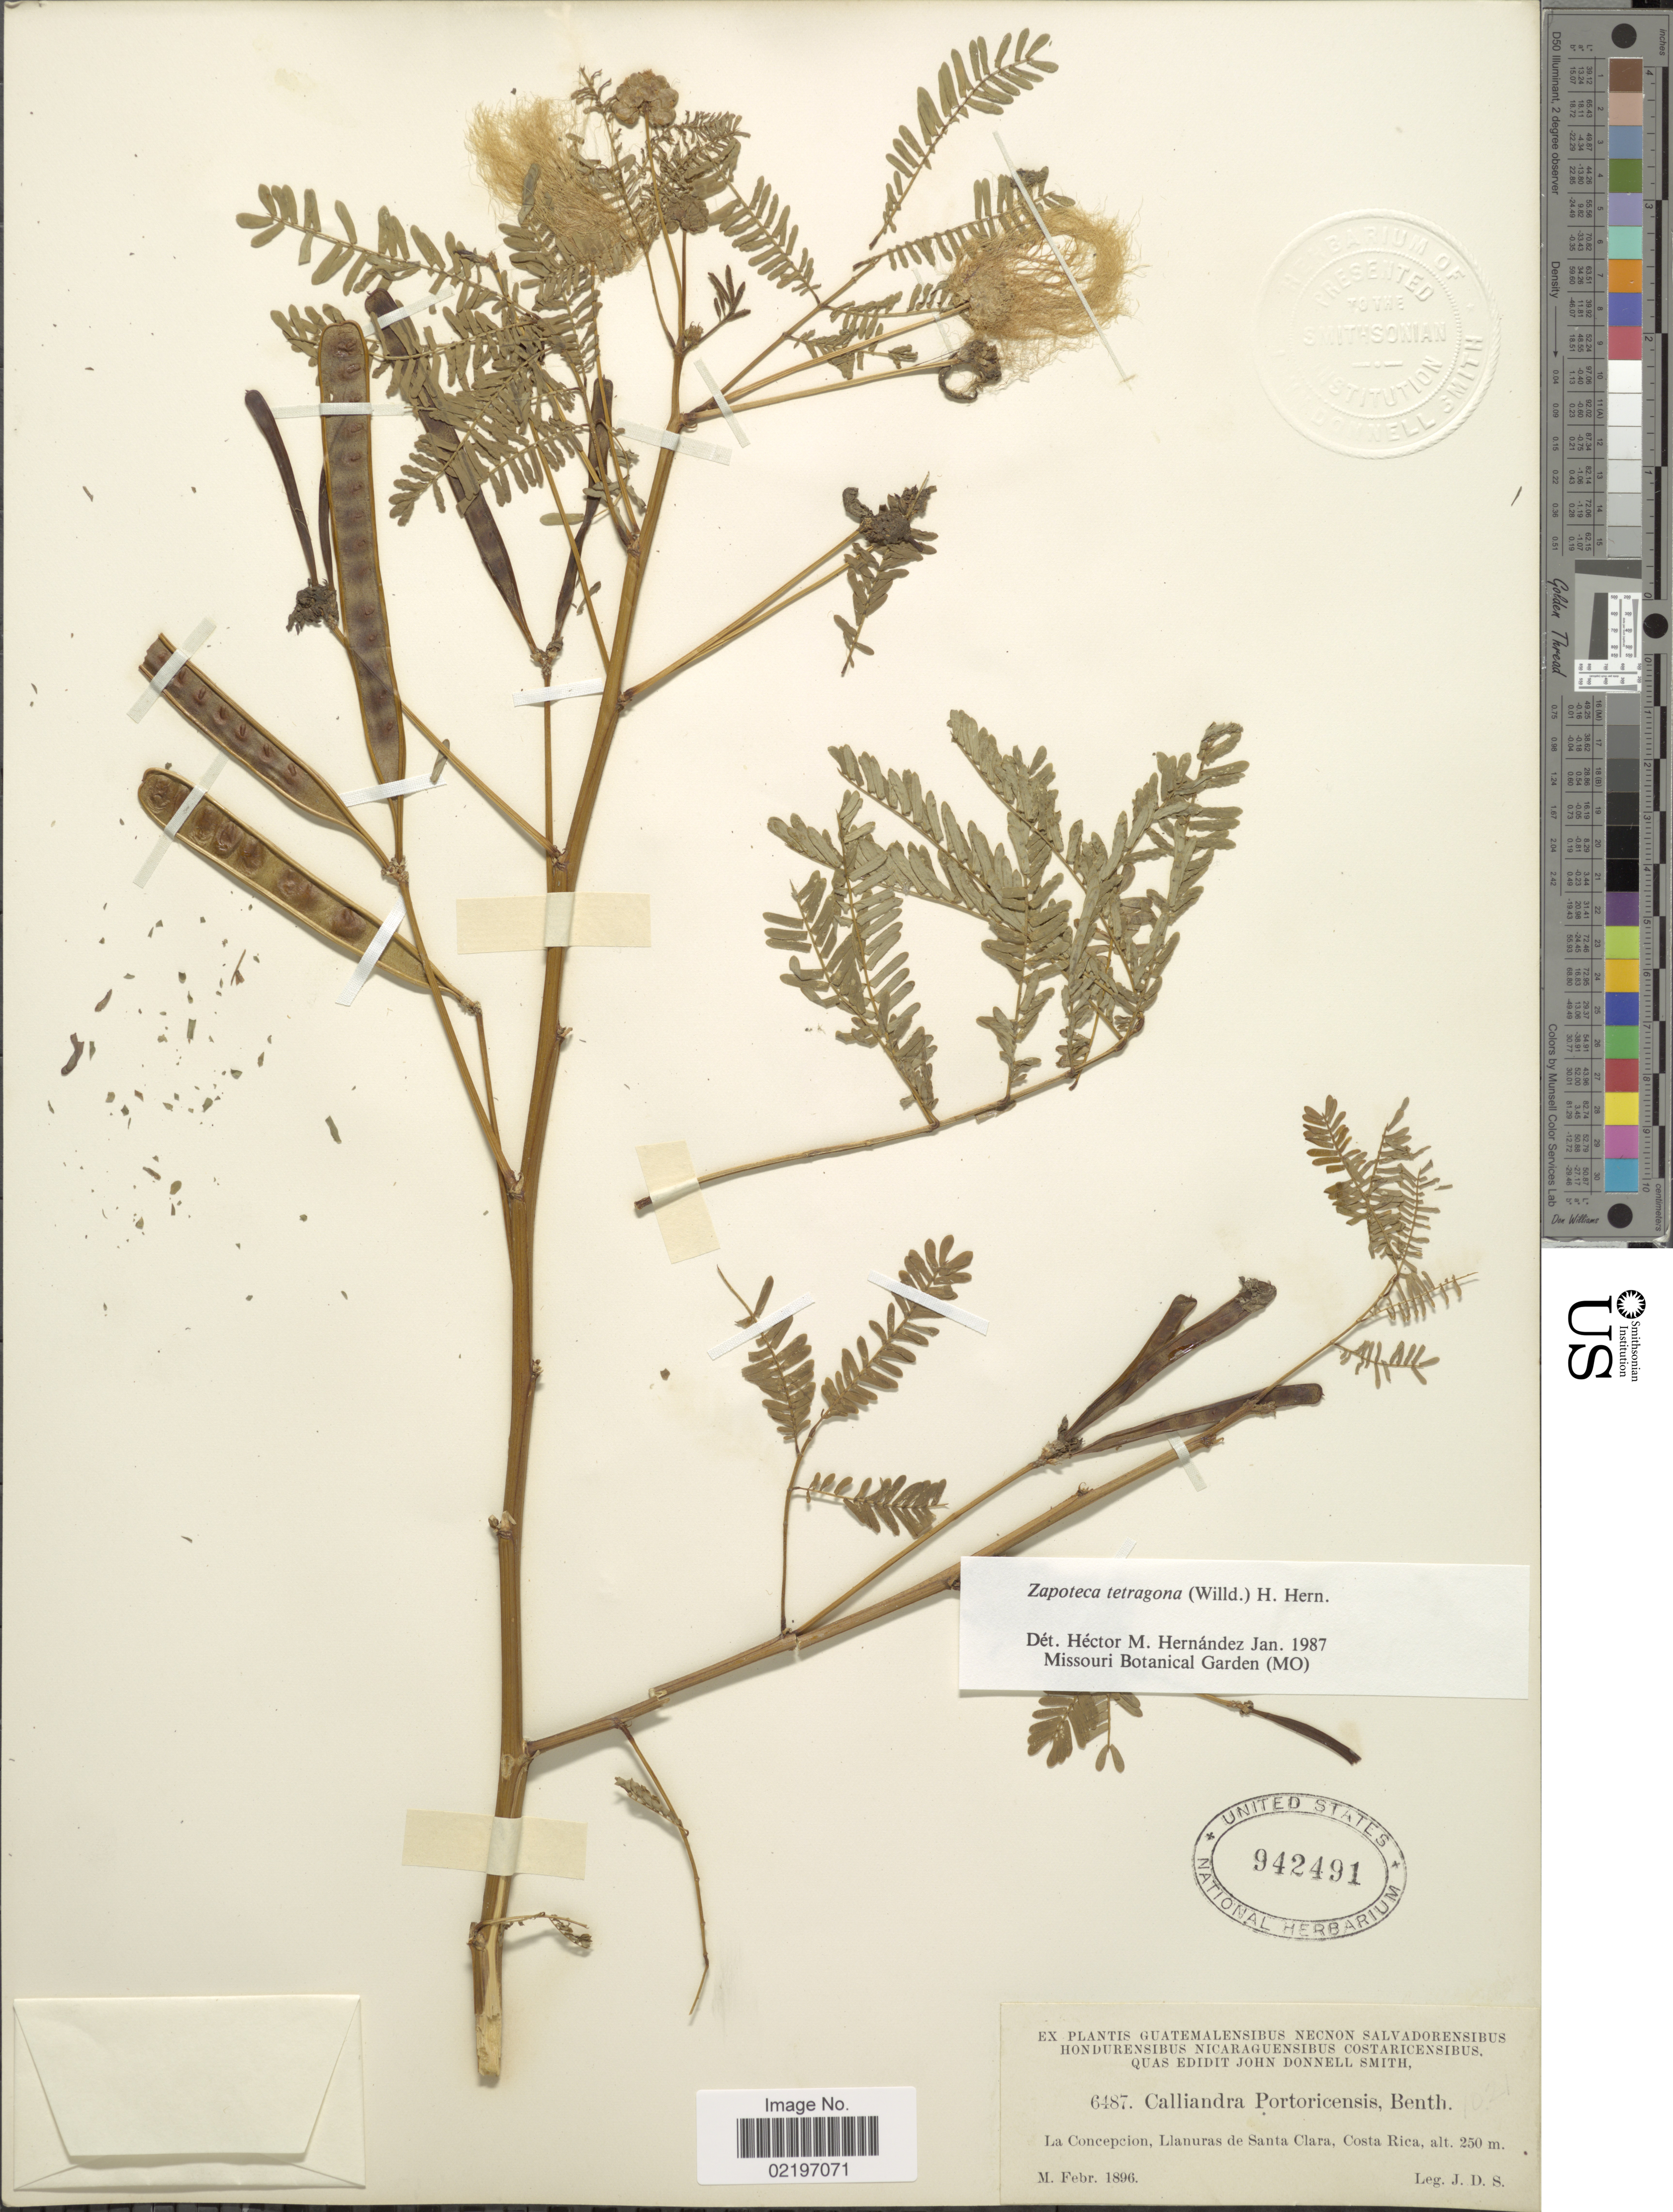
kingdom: Plantae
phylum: Tracheophyta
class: Magnoliopsida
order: Fabales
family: Fabaceae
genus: Zapoteca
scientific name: Zapoteca tetragona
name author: (Willd.) H.M. Hern.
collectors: J. Donnell Smith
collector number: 6487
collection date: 1896-02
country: Costa Rica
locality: La Concepcion, Llanuras de Santa Clara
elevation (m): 250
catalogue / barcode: US 942491